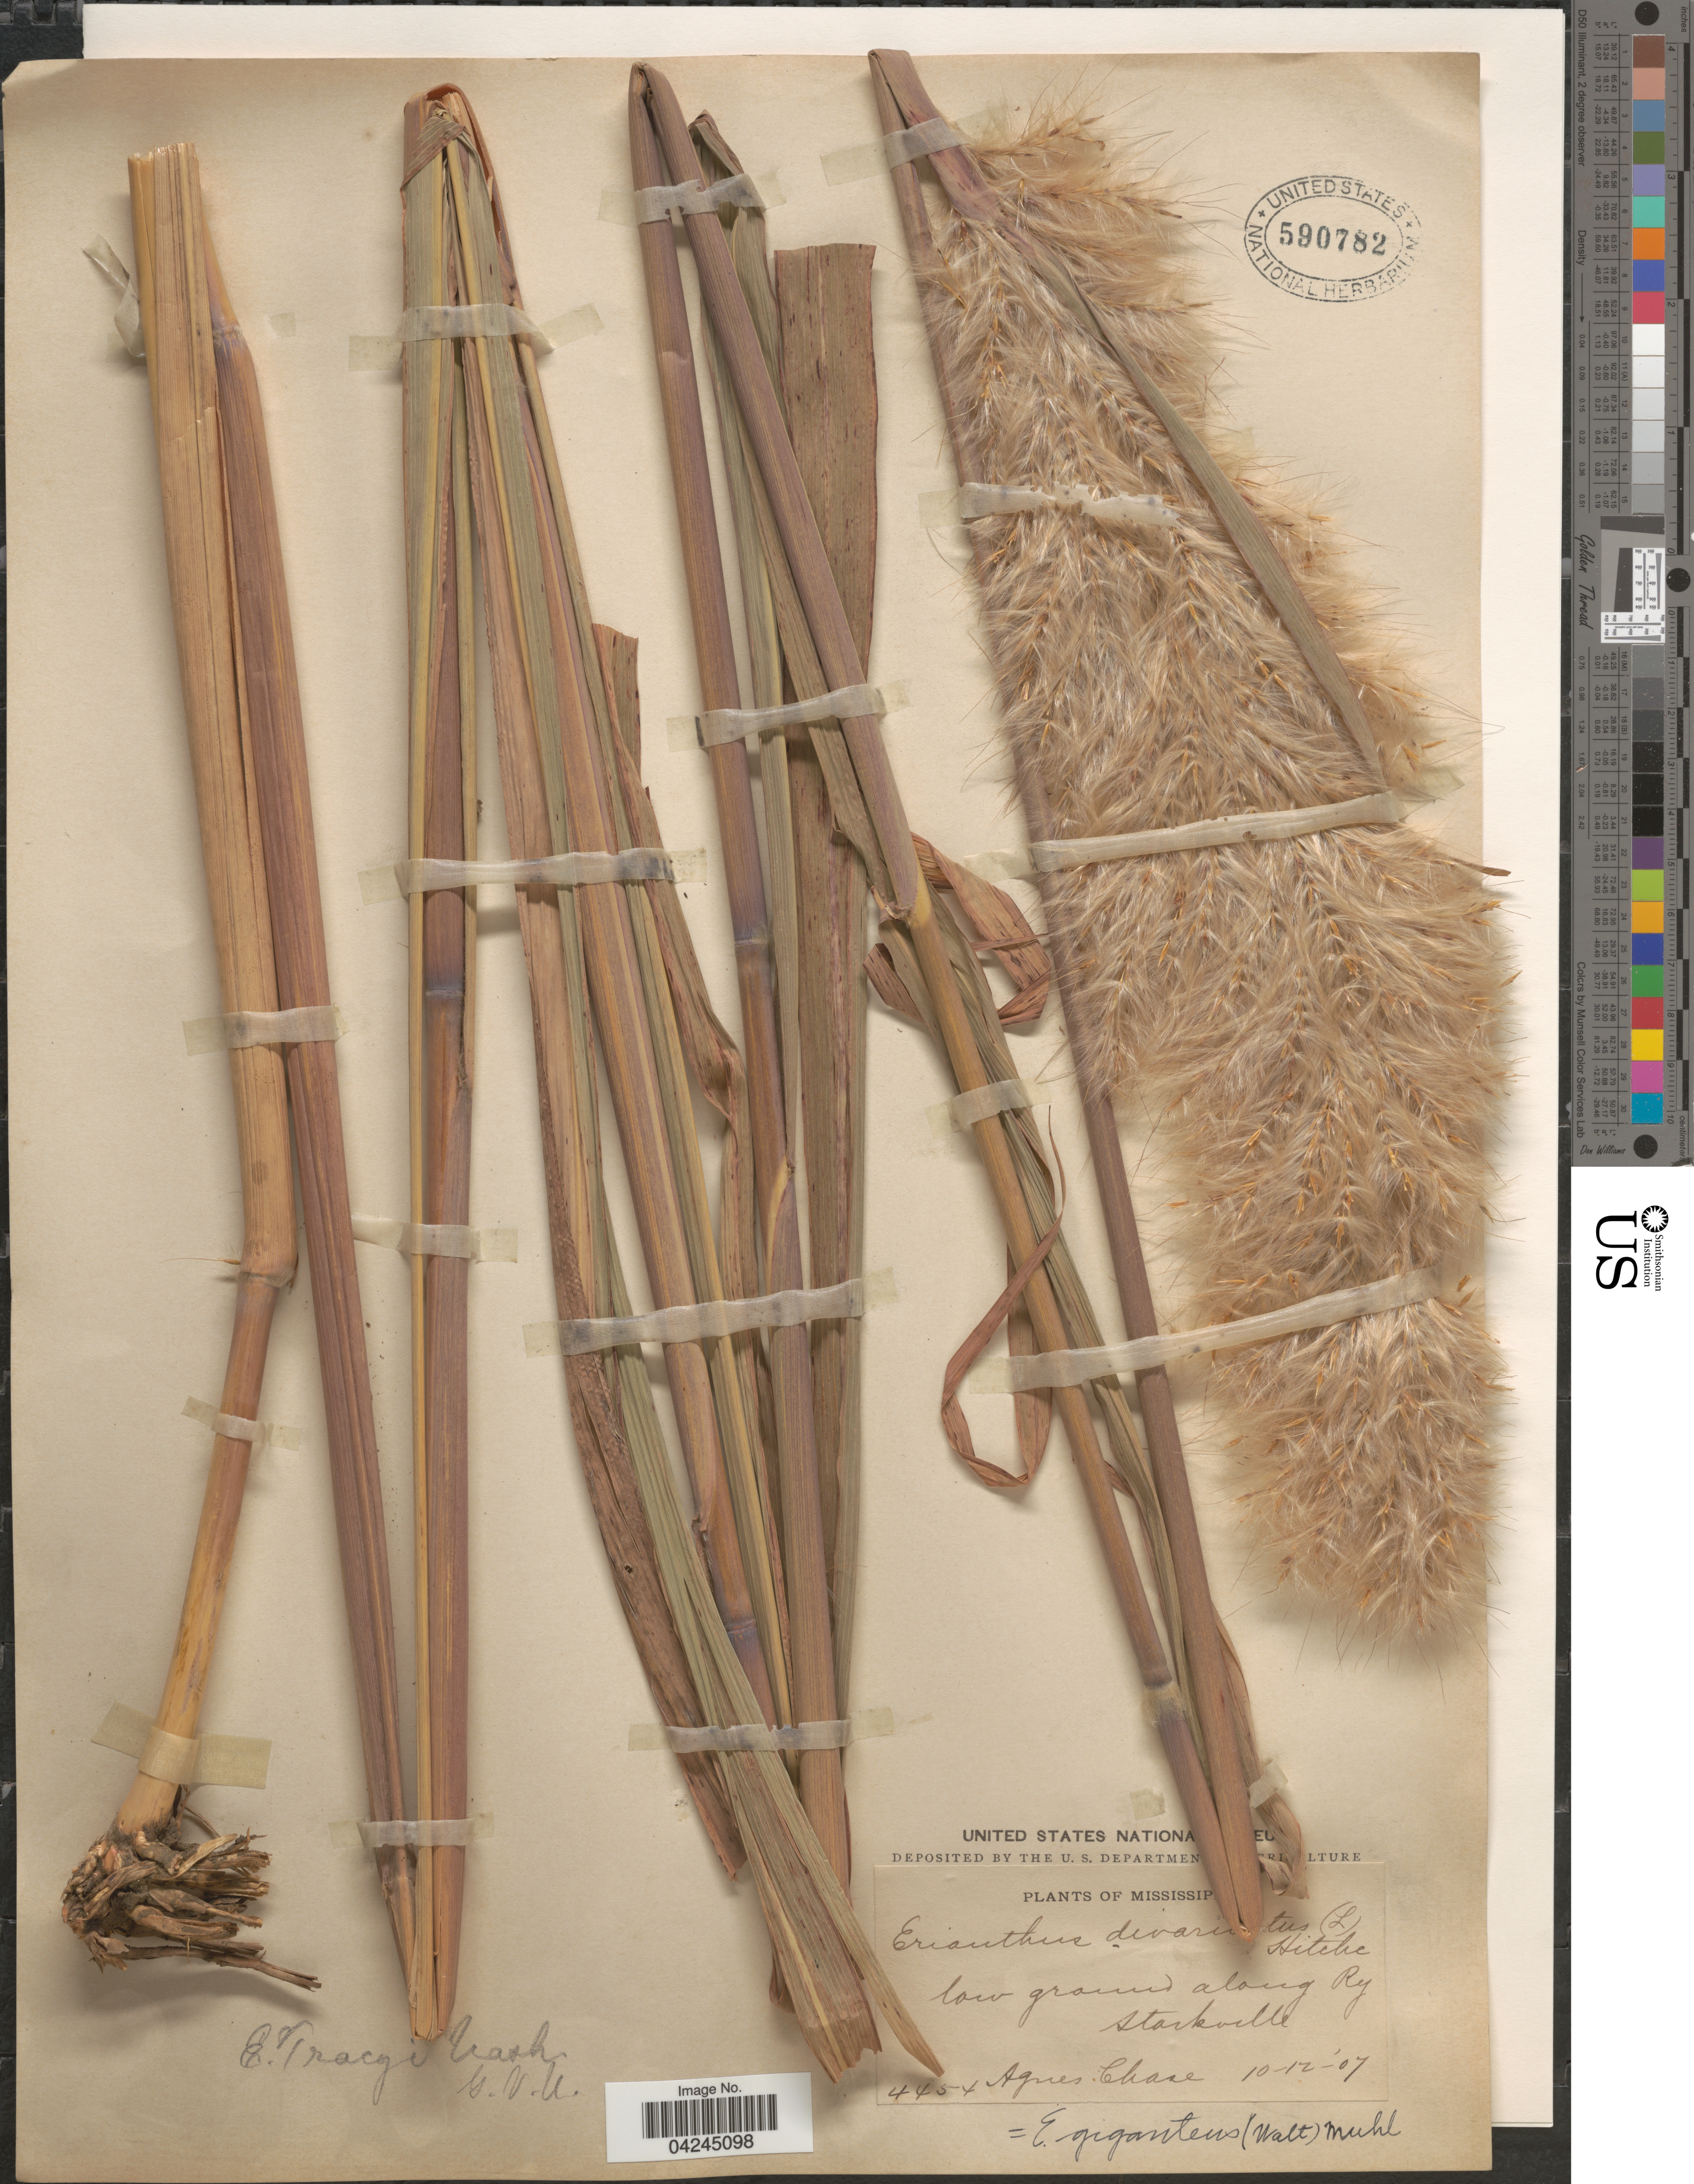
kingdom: Plantae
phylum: Tracheophyta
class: Liliopsida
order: Poales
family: Poaceae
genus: Erianthus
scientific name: Erianthus giganteus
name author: (Walter) P. Beauv.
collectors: A. Chase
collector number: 4454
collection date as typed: Transcribed d/m/y: 12/10/7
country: United States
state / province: Mississippi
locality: Low ground along Ry Starkville.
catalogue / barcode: US 590782